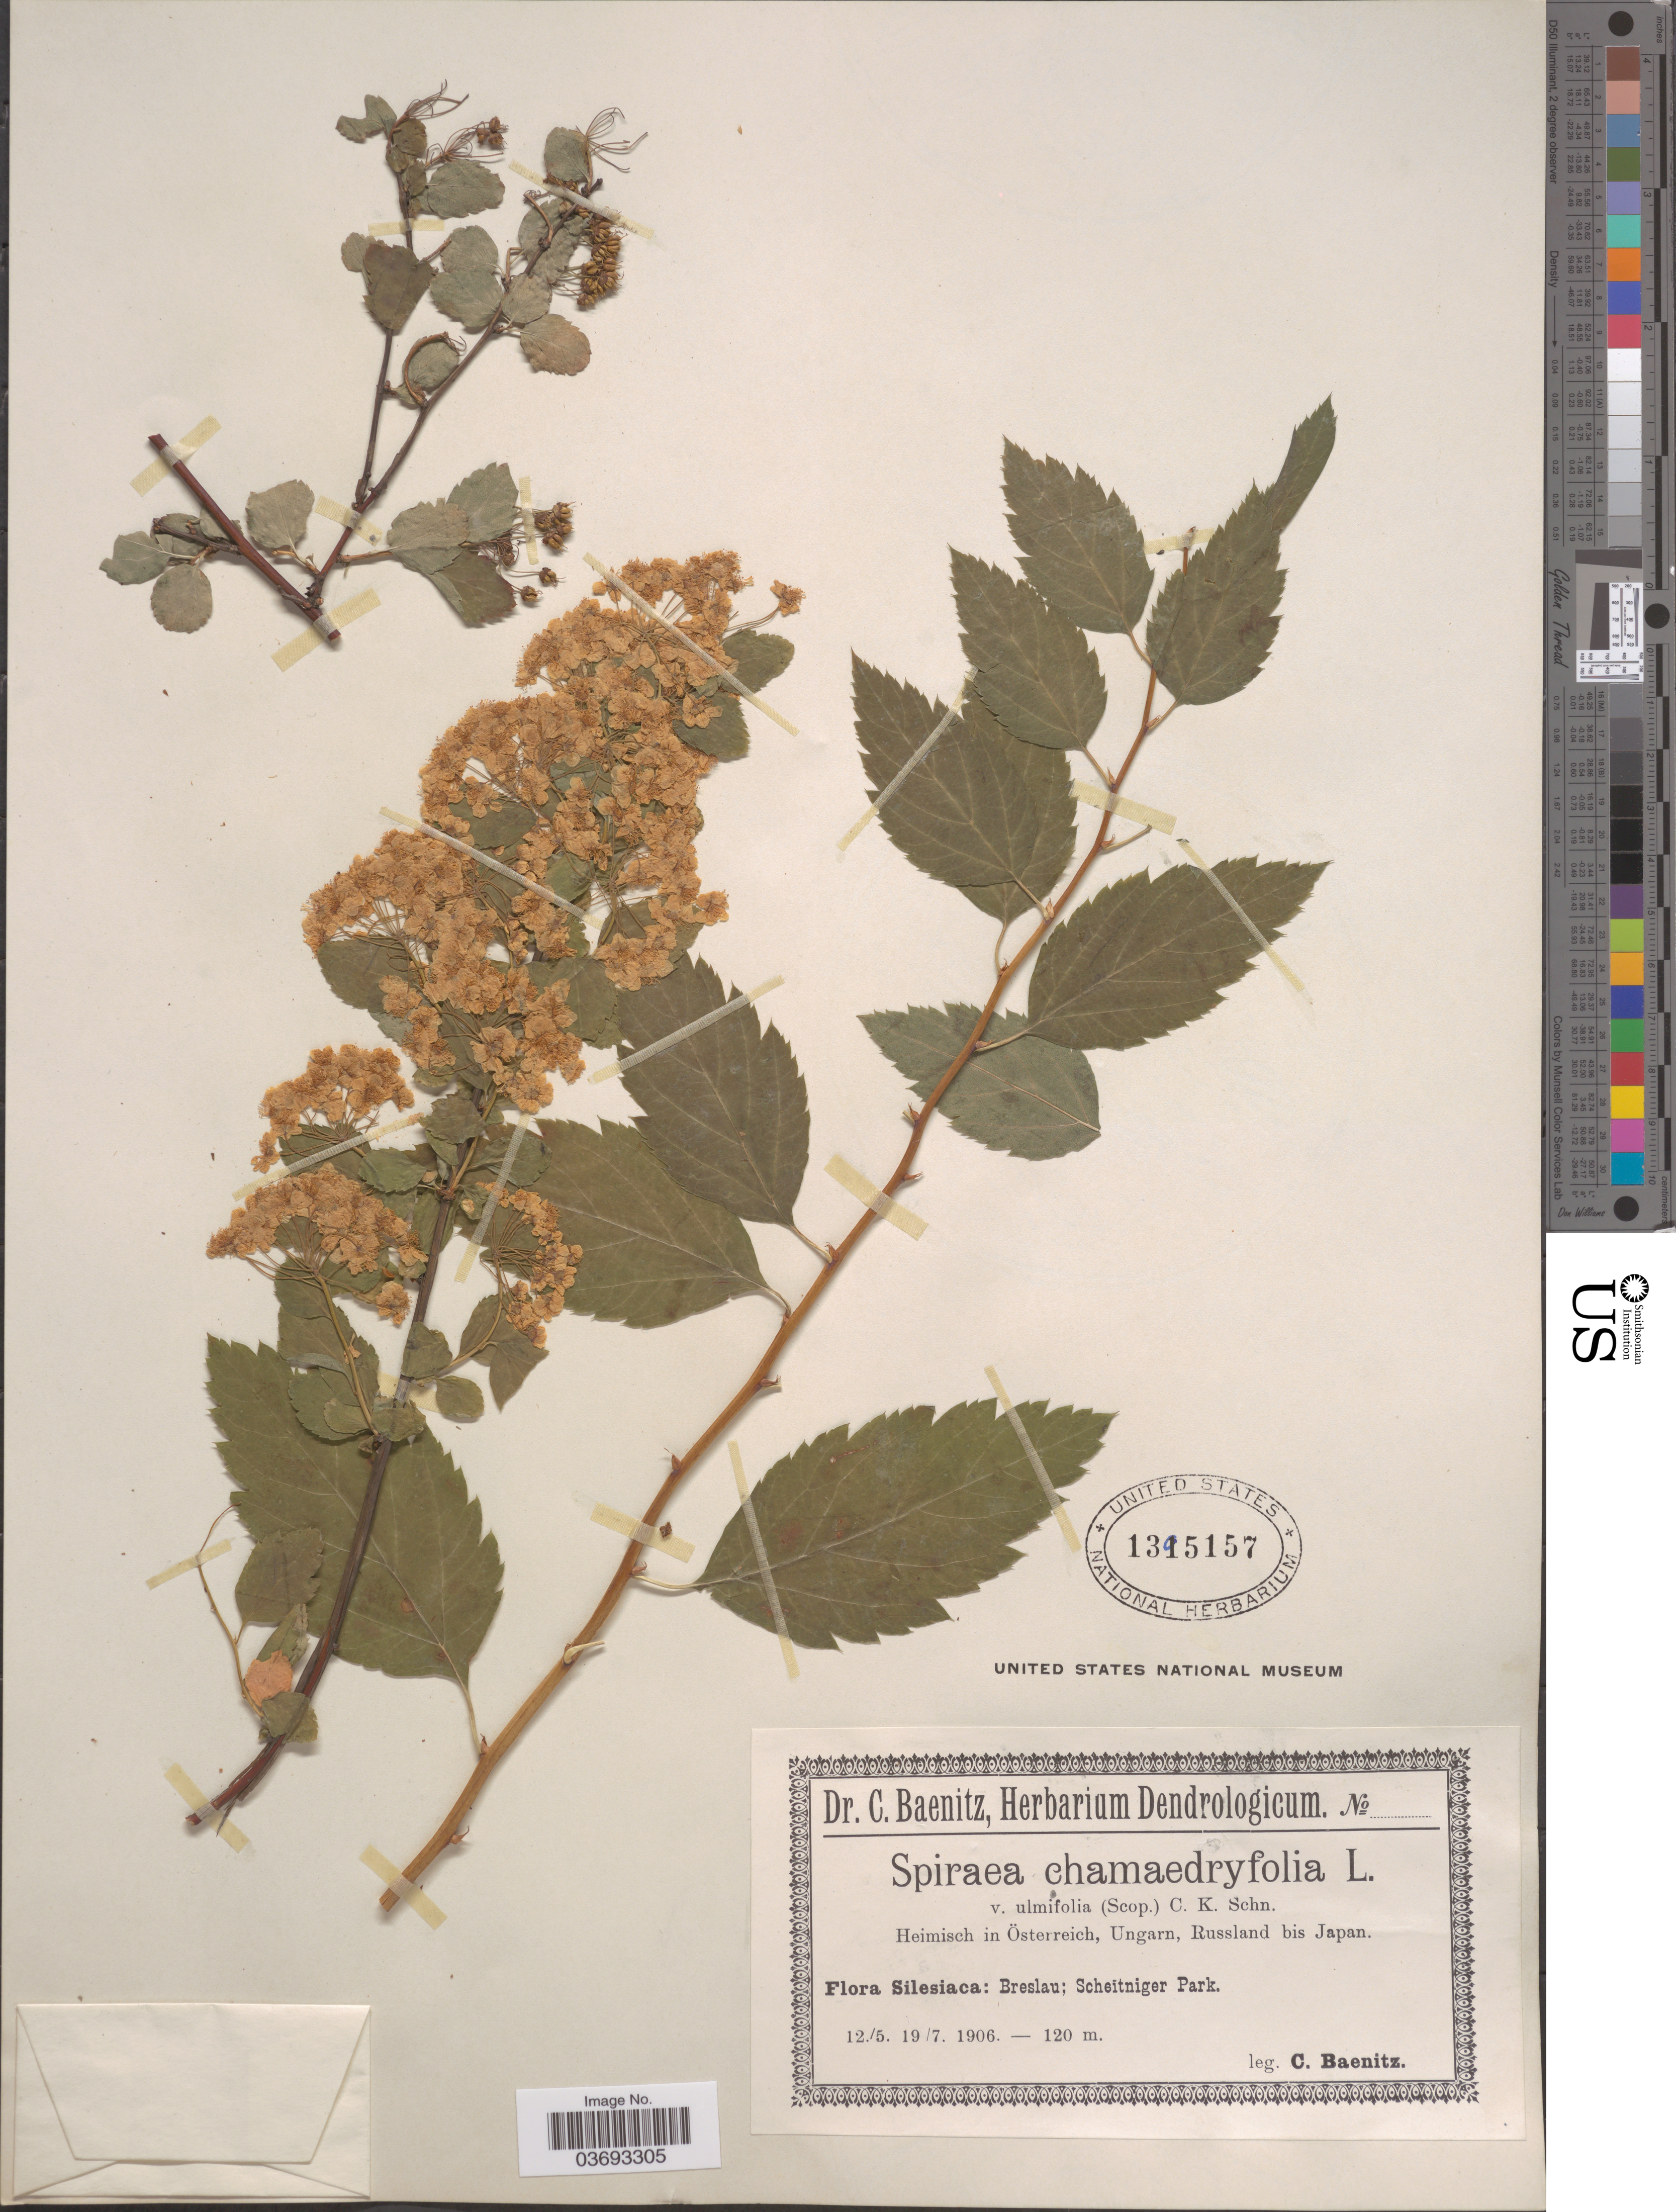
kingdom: Plantae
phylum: Tracheophyta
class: Magnoliopsida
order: Rosales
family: Rosaceae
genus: Spiraea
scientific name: Spiraea ulmifolia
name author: Scop.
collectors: C. G. Baenitz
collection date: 1906-05-12/1906-07-19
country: Poland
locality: Silesiaca: Breslau; Scheïtniger Park.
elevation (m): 120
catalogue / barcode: US 1395157